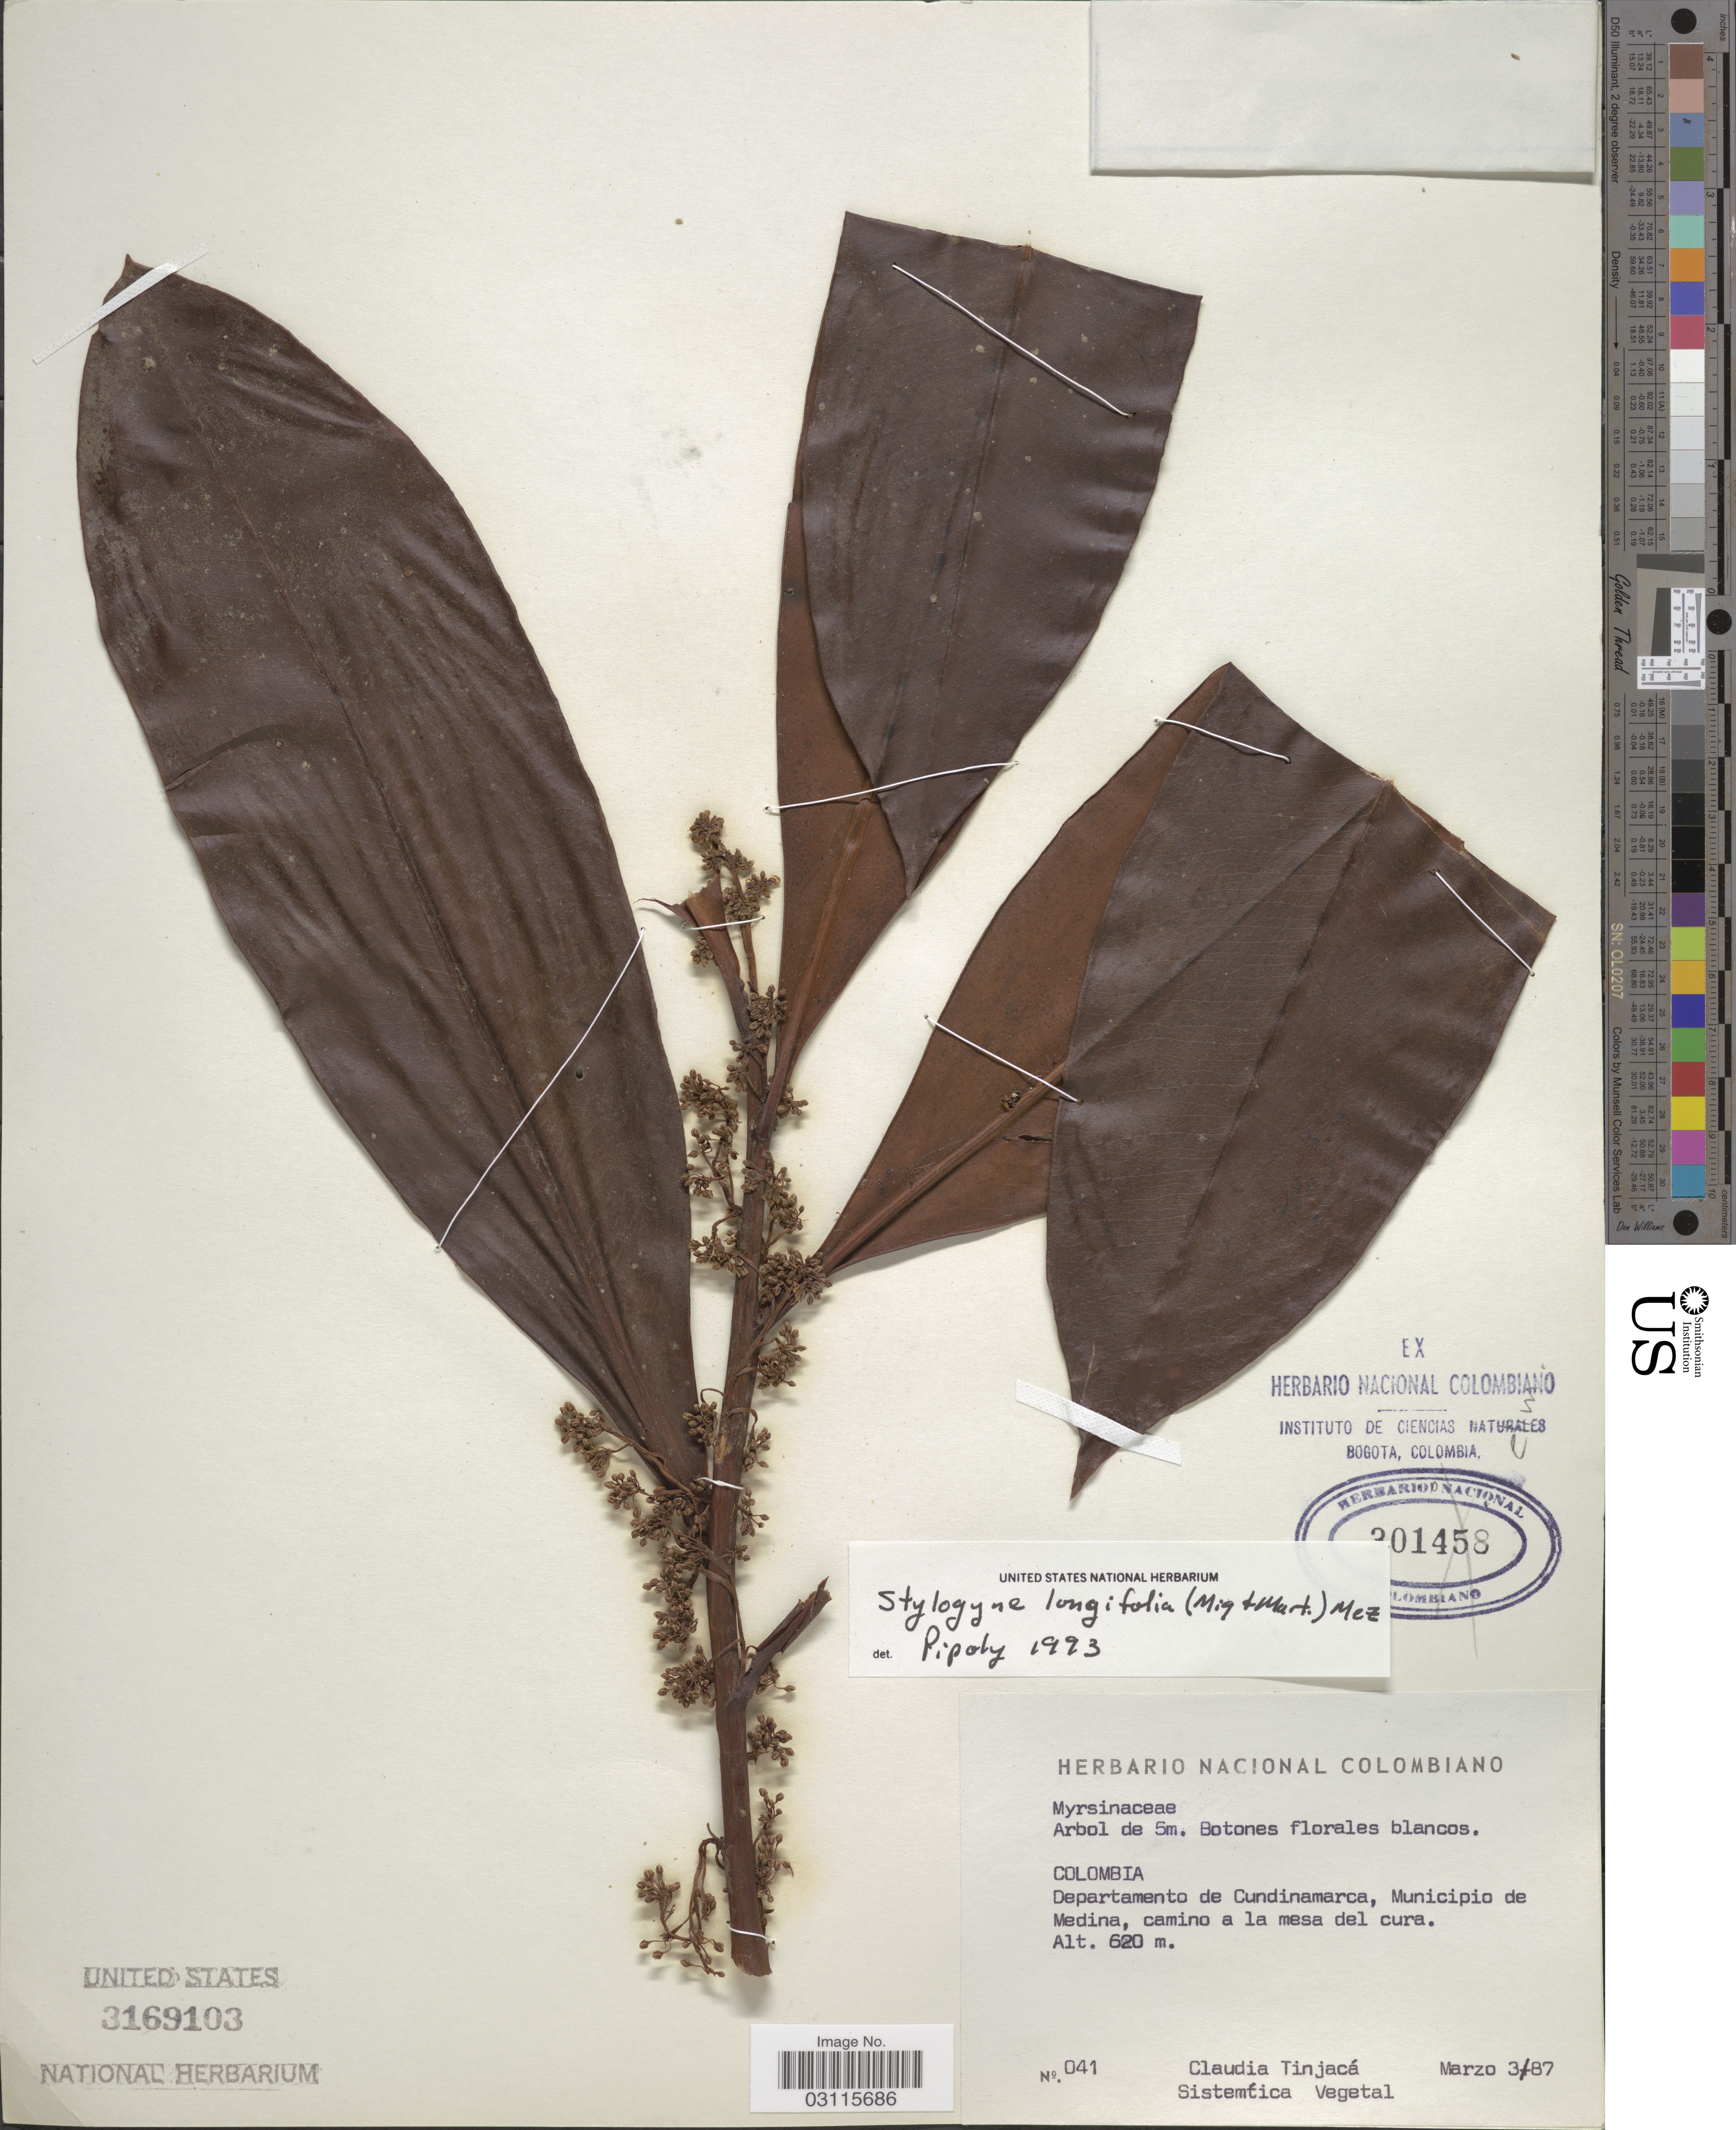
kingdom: Plantae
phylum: Tracheophyta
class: Magnoliopsida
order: Ericales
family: Primulaceae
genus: Stylogyne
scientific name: Stylogyne longifolia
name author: Mez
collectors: C. Tinjacá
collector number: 041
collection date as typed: Transcribed d/m/y: 3/3/87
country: Colombia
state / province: Cundinamarca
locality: Departamento de Cundinamarca, Municipio de Medina, camino a la mesa del cura.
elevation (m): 620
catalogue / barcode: US 3169103